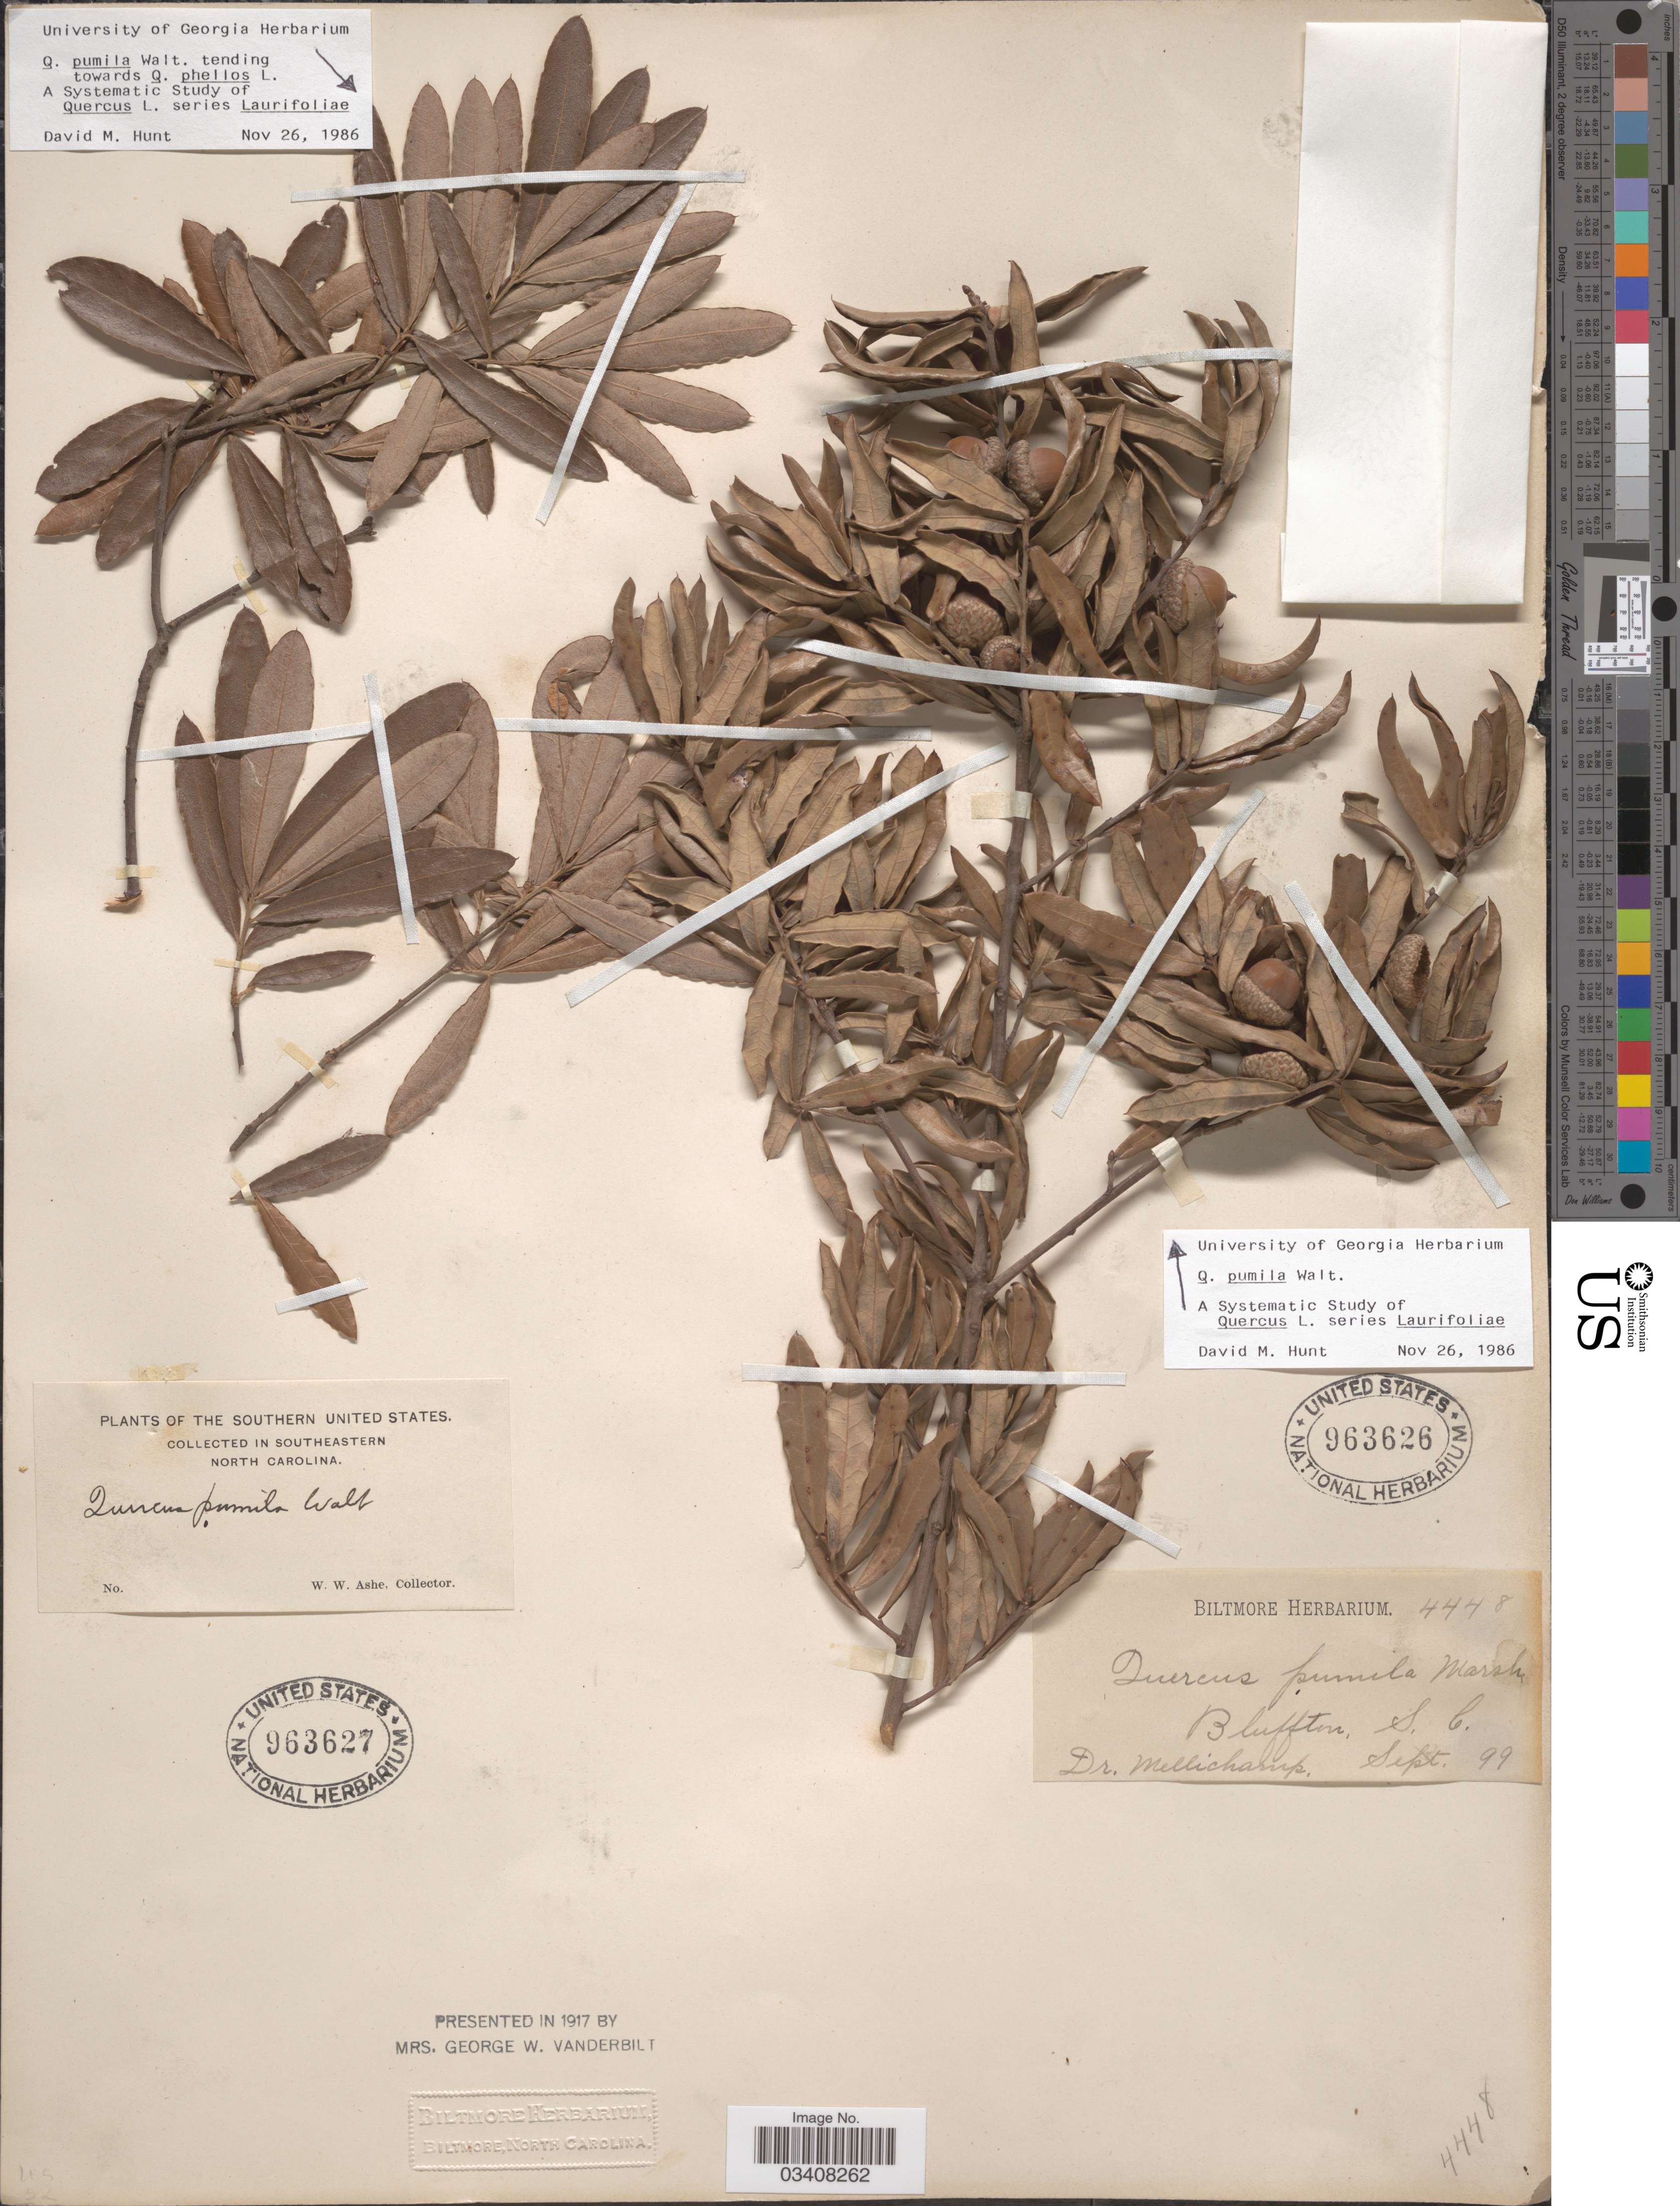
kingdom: Plantae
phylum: Tracheophyta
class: Magnoliopsida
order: Fagales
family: Fagaceae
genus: Quercus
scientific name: Quercus pumila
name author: Walter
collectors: -. Mellichamp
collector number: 4448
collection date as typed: Transcribed d/m/y: /9/99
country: United States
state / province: South Carolina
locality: Bluffton.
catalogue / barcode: US 963626-2